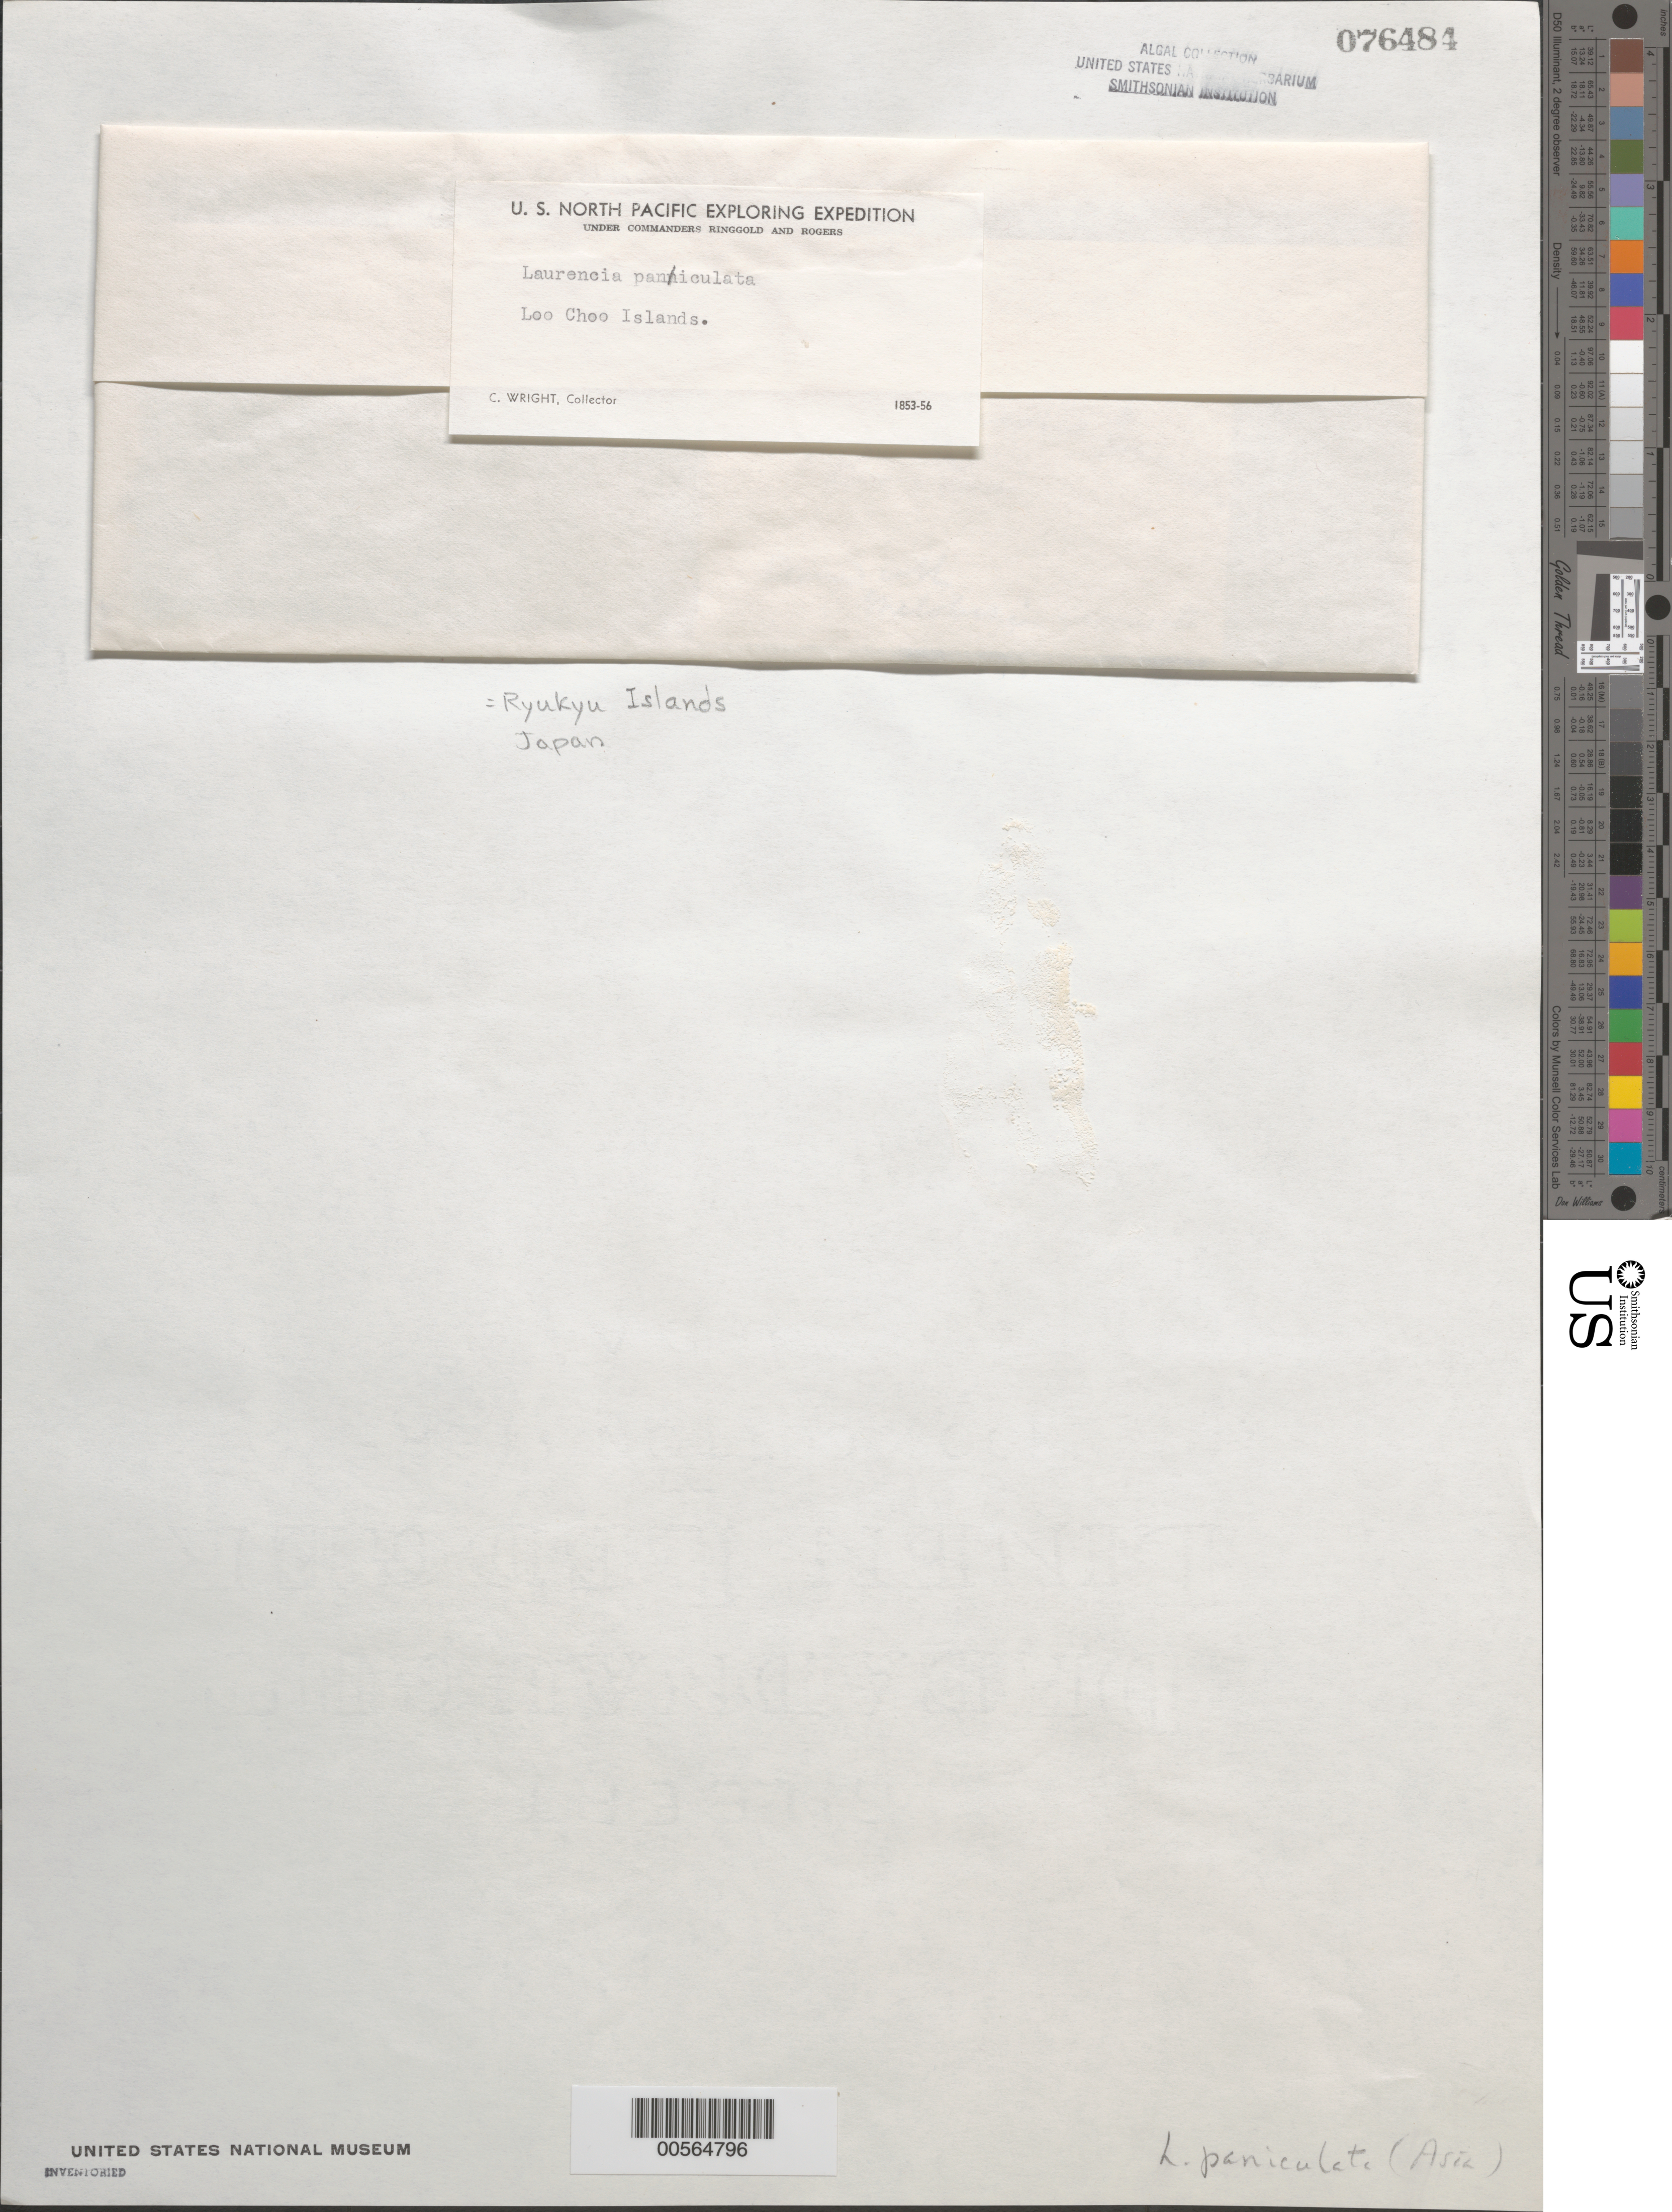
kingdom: Plantae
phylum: Rhodophyta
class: Florideophyceae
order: Ceramiales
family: Rhodomelaceae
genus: Palisada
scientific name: Palisada thuyoides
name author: (Kützing) Cassano et al.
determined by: Algae name updating Project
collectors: C. Wright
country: Japan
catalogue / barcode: US 76484